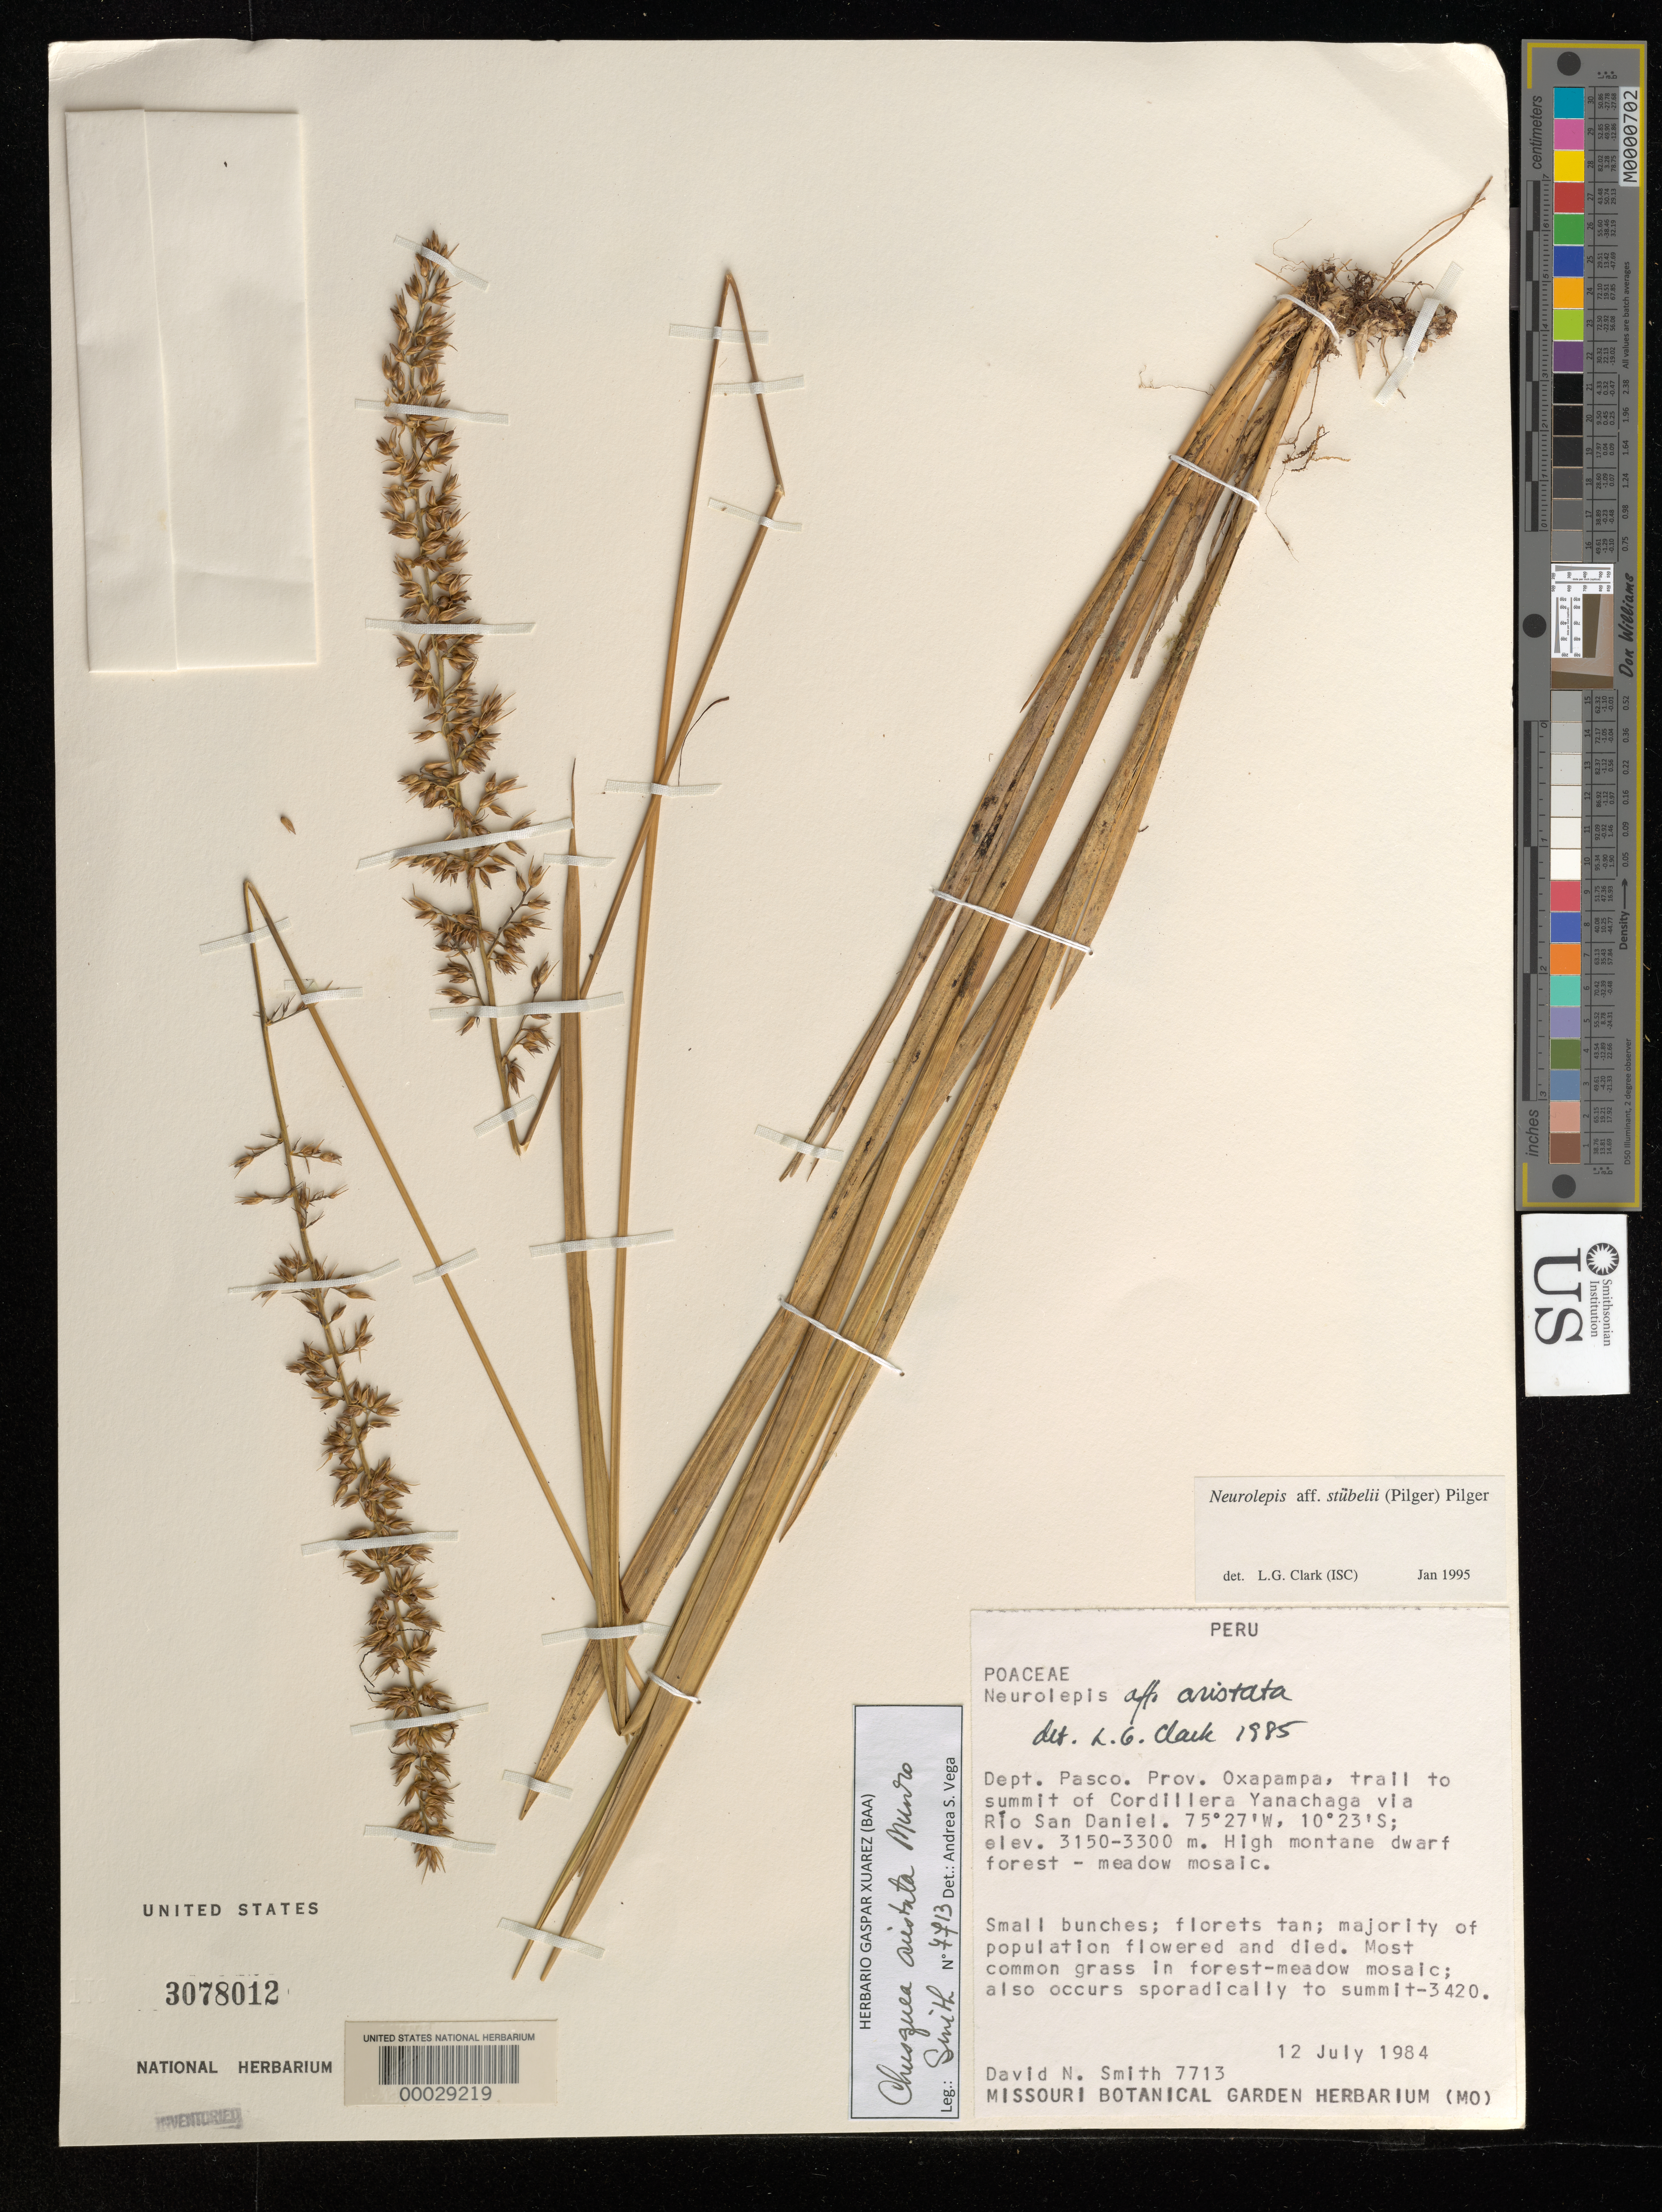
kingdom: Plantae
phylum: Tracheophyta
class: Liliopsida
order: Poales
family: Poaceae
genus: Chusquea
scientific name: Chusquea aristata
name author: Munro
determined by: Vega, A. S.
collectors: D. Smith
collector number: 7713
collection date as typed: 12 Jul 1984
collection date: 1984-07-12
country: Peru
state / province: Pasco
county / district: Oxapampa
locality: Cordillera Yanachaga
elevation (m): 3150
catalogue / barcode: US 3078012